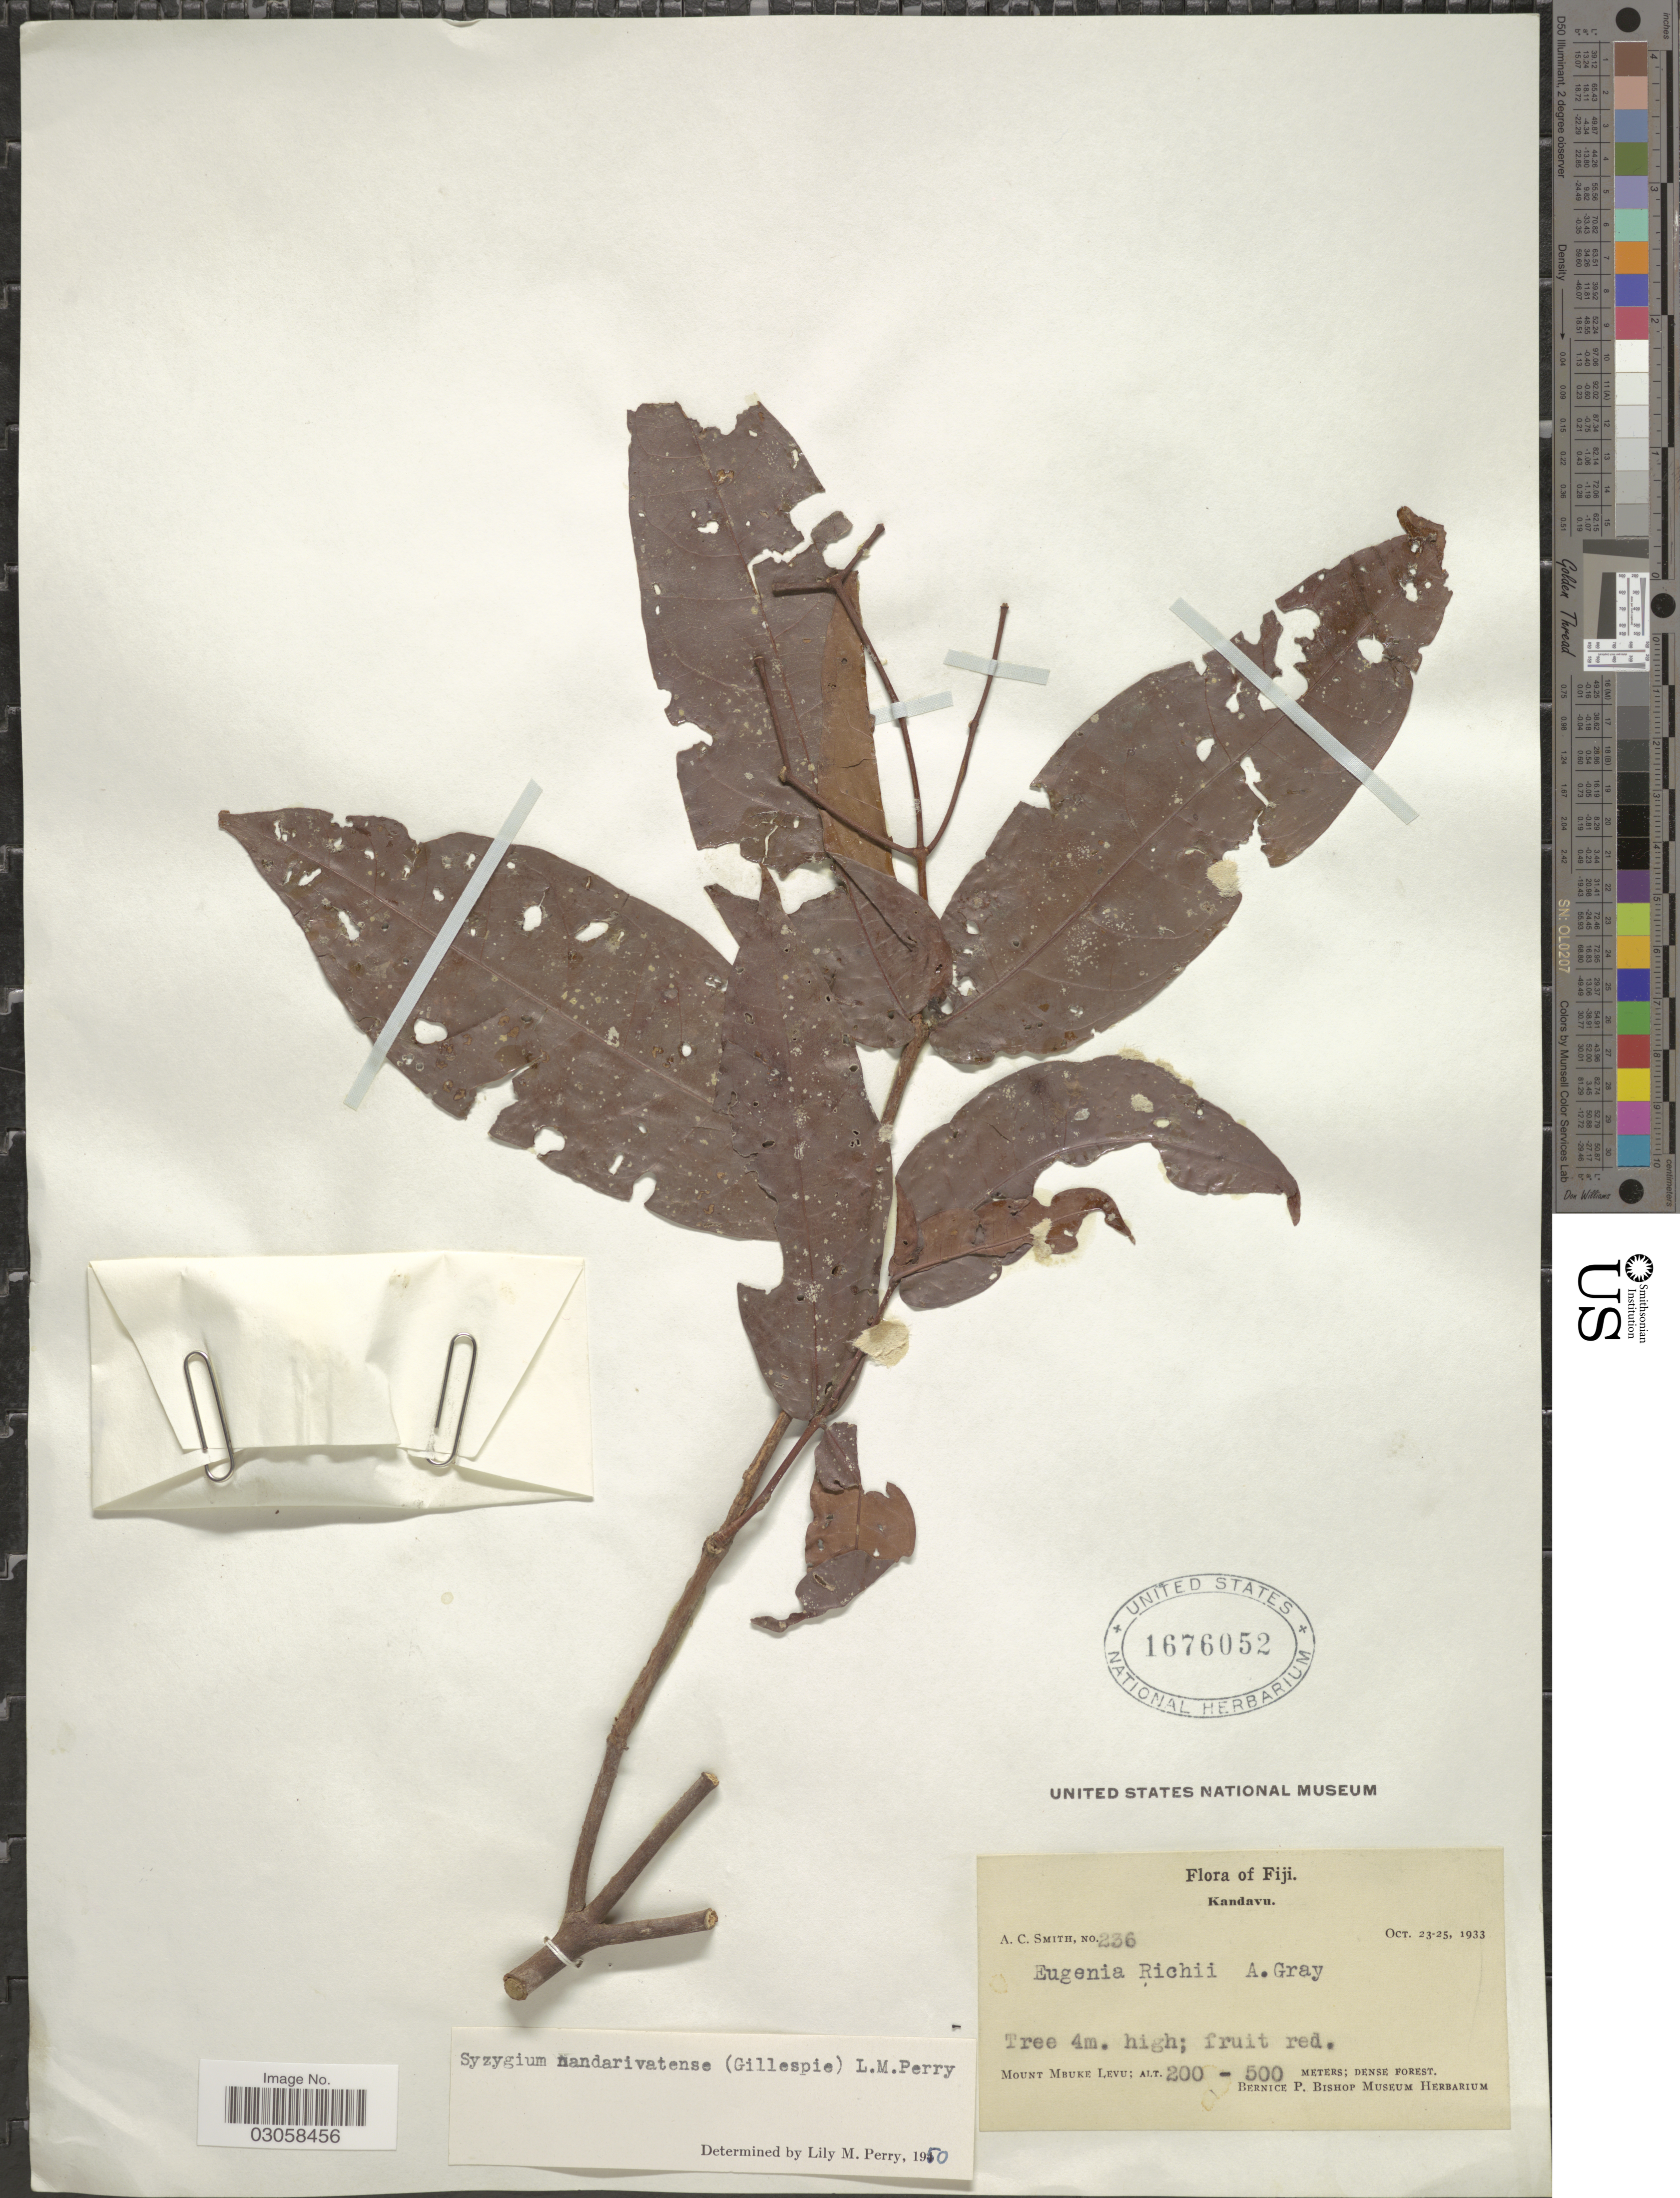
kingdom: Plantae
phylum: Tracheophyta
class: Magnoliopsida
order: Myrtales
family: Myrtaceae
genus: Syzygium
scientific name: Syzygium nandarivatense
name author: (Gillespie) L.M. Perry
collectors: A. C. Smith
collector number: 236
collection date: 1933-10-23/1933-10-25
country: Papua New Guinea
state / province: Manus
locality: Kandavu. Mount Mbuke Levu.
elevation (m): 200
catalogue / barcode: US 1676052